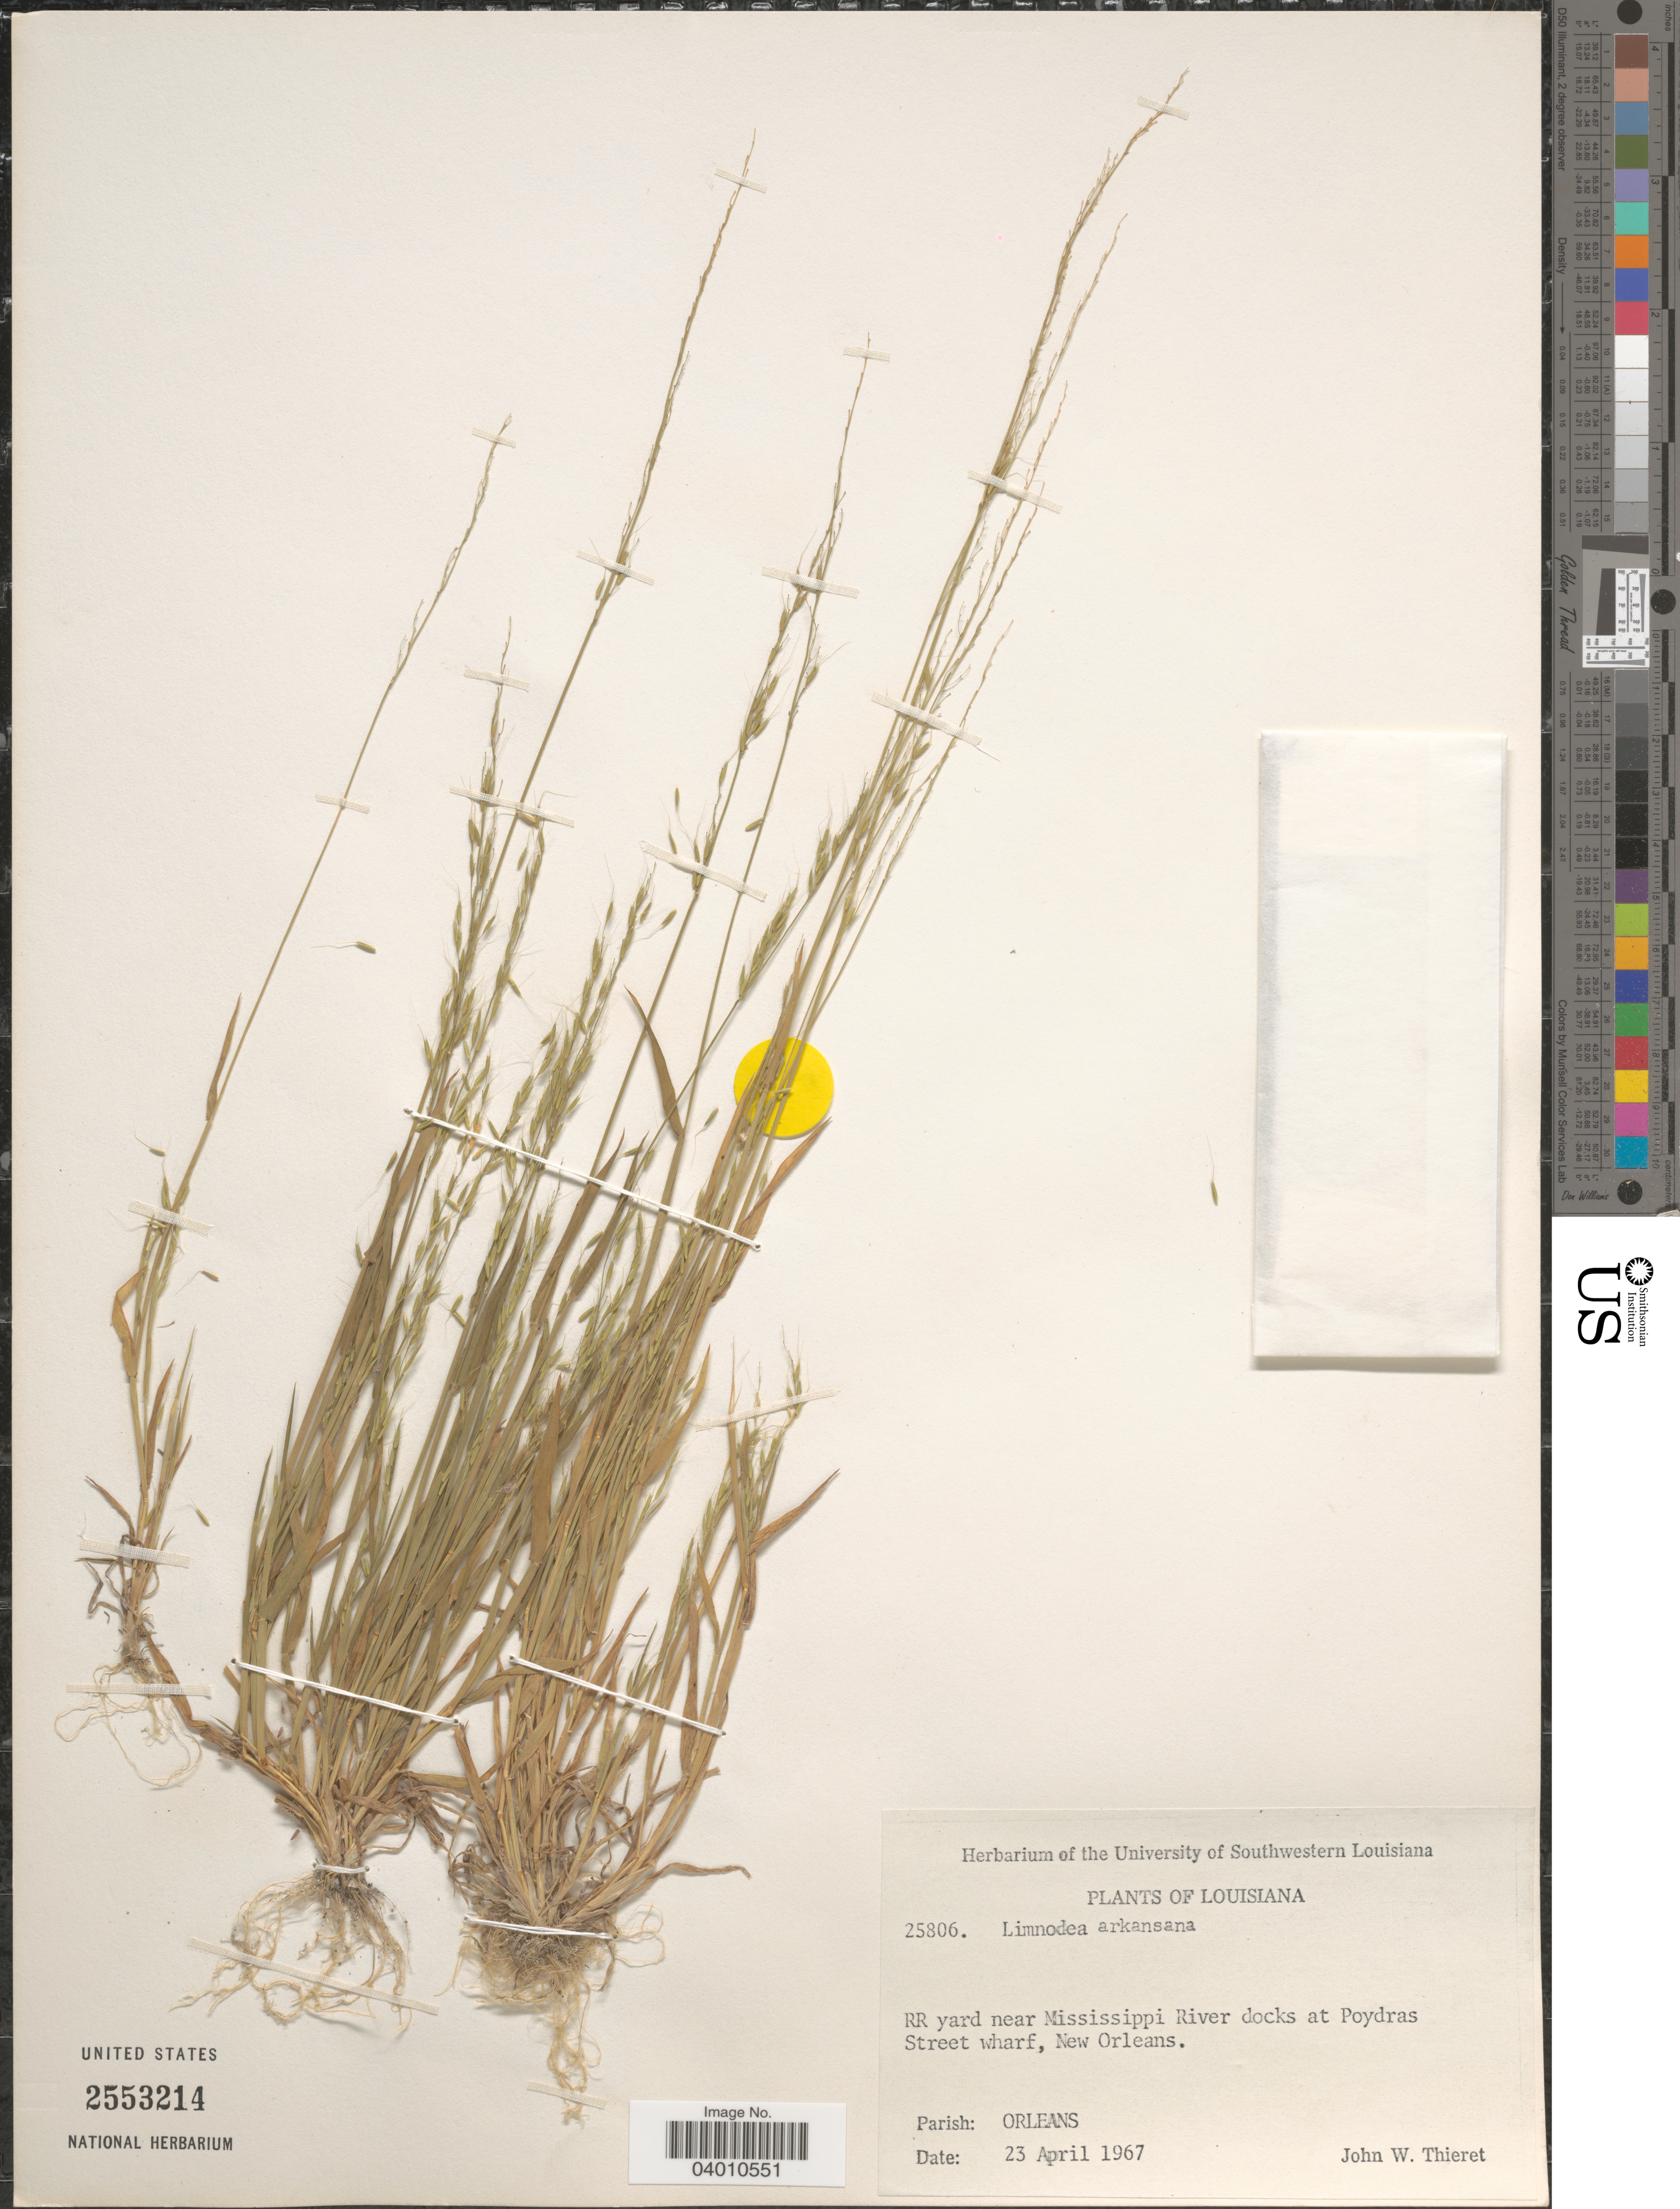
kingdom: Plantae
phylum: Tracheophyta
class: Liliopsida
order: Poales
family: Poaceae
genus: Limnodea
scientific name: Limnodea arkansana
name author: (Nutt.) L.H. Dewey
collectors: J. W. Thieret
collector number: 25806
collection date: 1967-04-23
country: United States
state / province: Louisiana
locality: RR yard near Mississippi River docks at Poydras Street wharf, New Orleans. Parish: Orleans.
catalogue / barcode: US 2553214